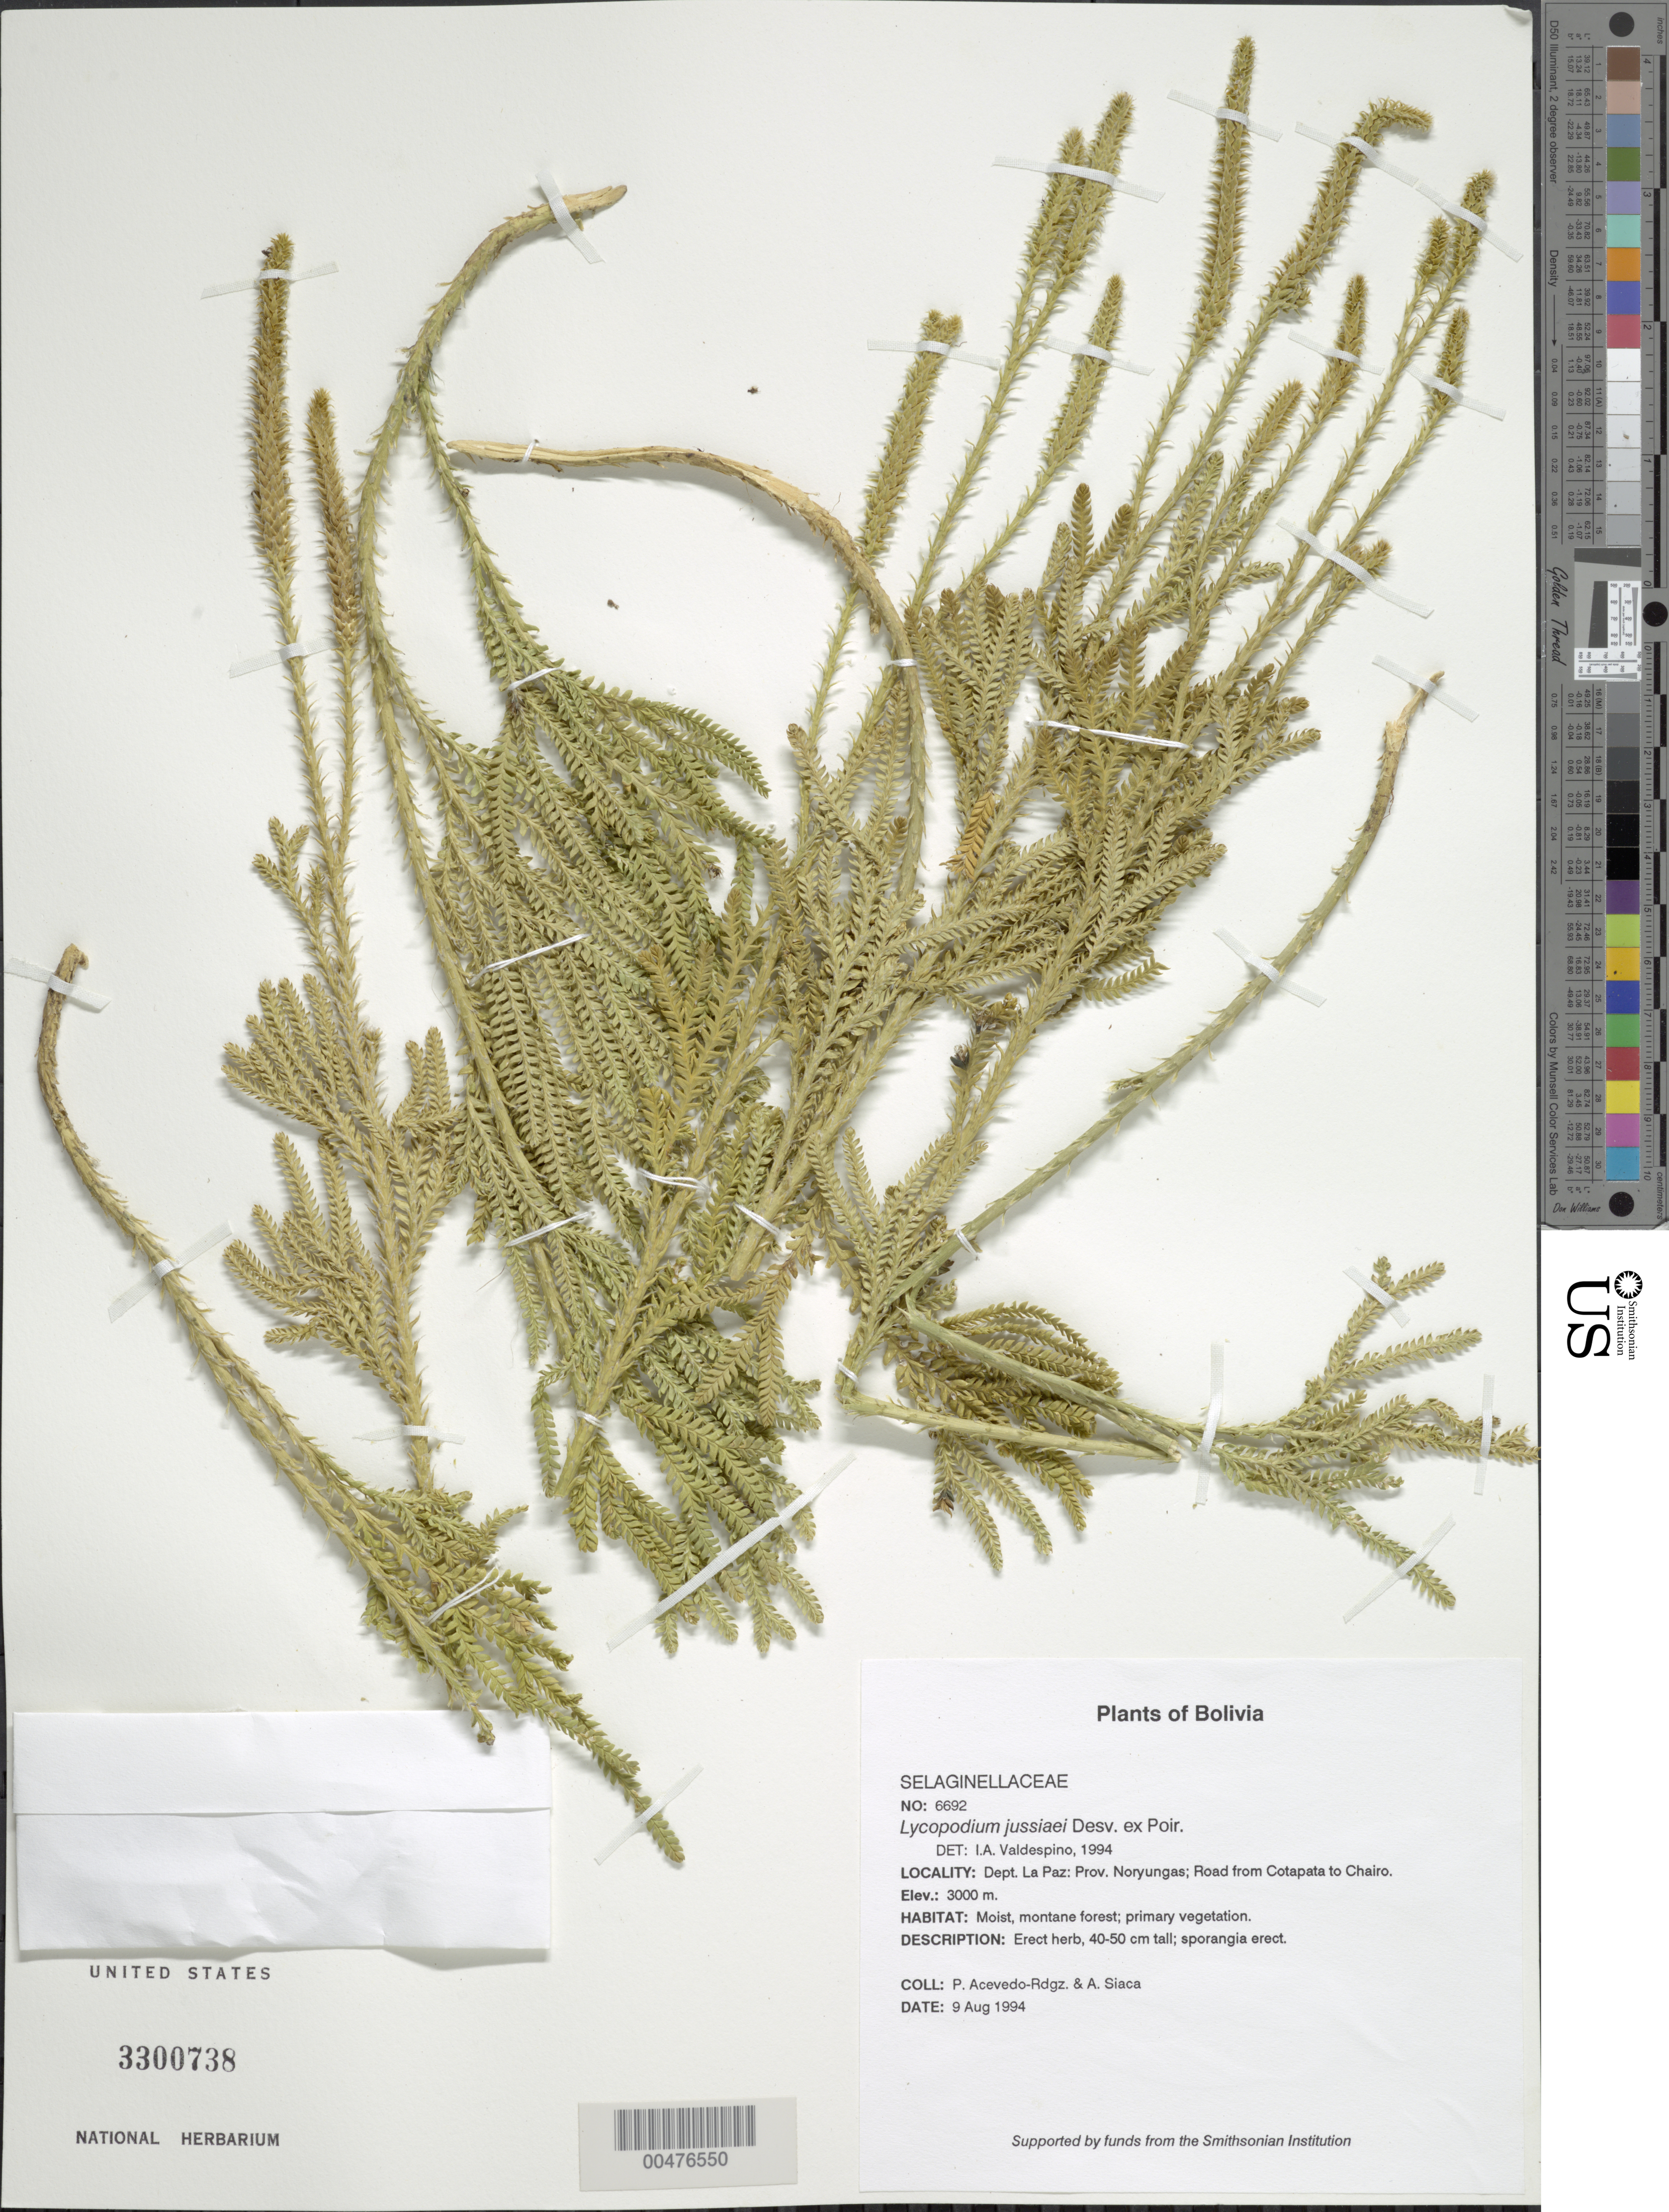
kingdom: Plantae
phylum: Tracheophyta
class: Lycopodiopsida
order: Lycopodiales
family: Lycopodiaceae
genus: Diphasium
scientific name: Diphasium jussiaei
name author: (Desv.) C. Presl ex Rothm.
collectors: P. Acevedo-Rodr. & A. Siaca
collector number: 6692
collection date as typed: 09 Aug 1994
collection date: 1994-08-09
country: Bolivia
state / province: La Paz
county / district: Noryungas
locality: Depart. La Paz; Prov. Noryungas. Road from Cotapata to Chairo.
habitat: Moist, montane forest; primary vegetation.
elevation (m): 3000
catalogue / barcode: US 3300738